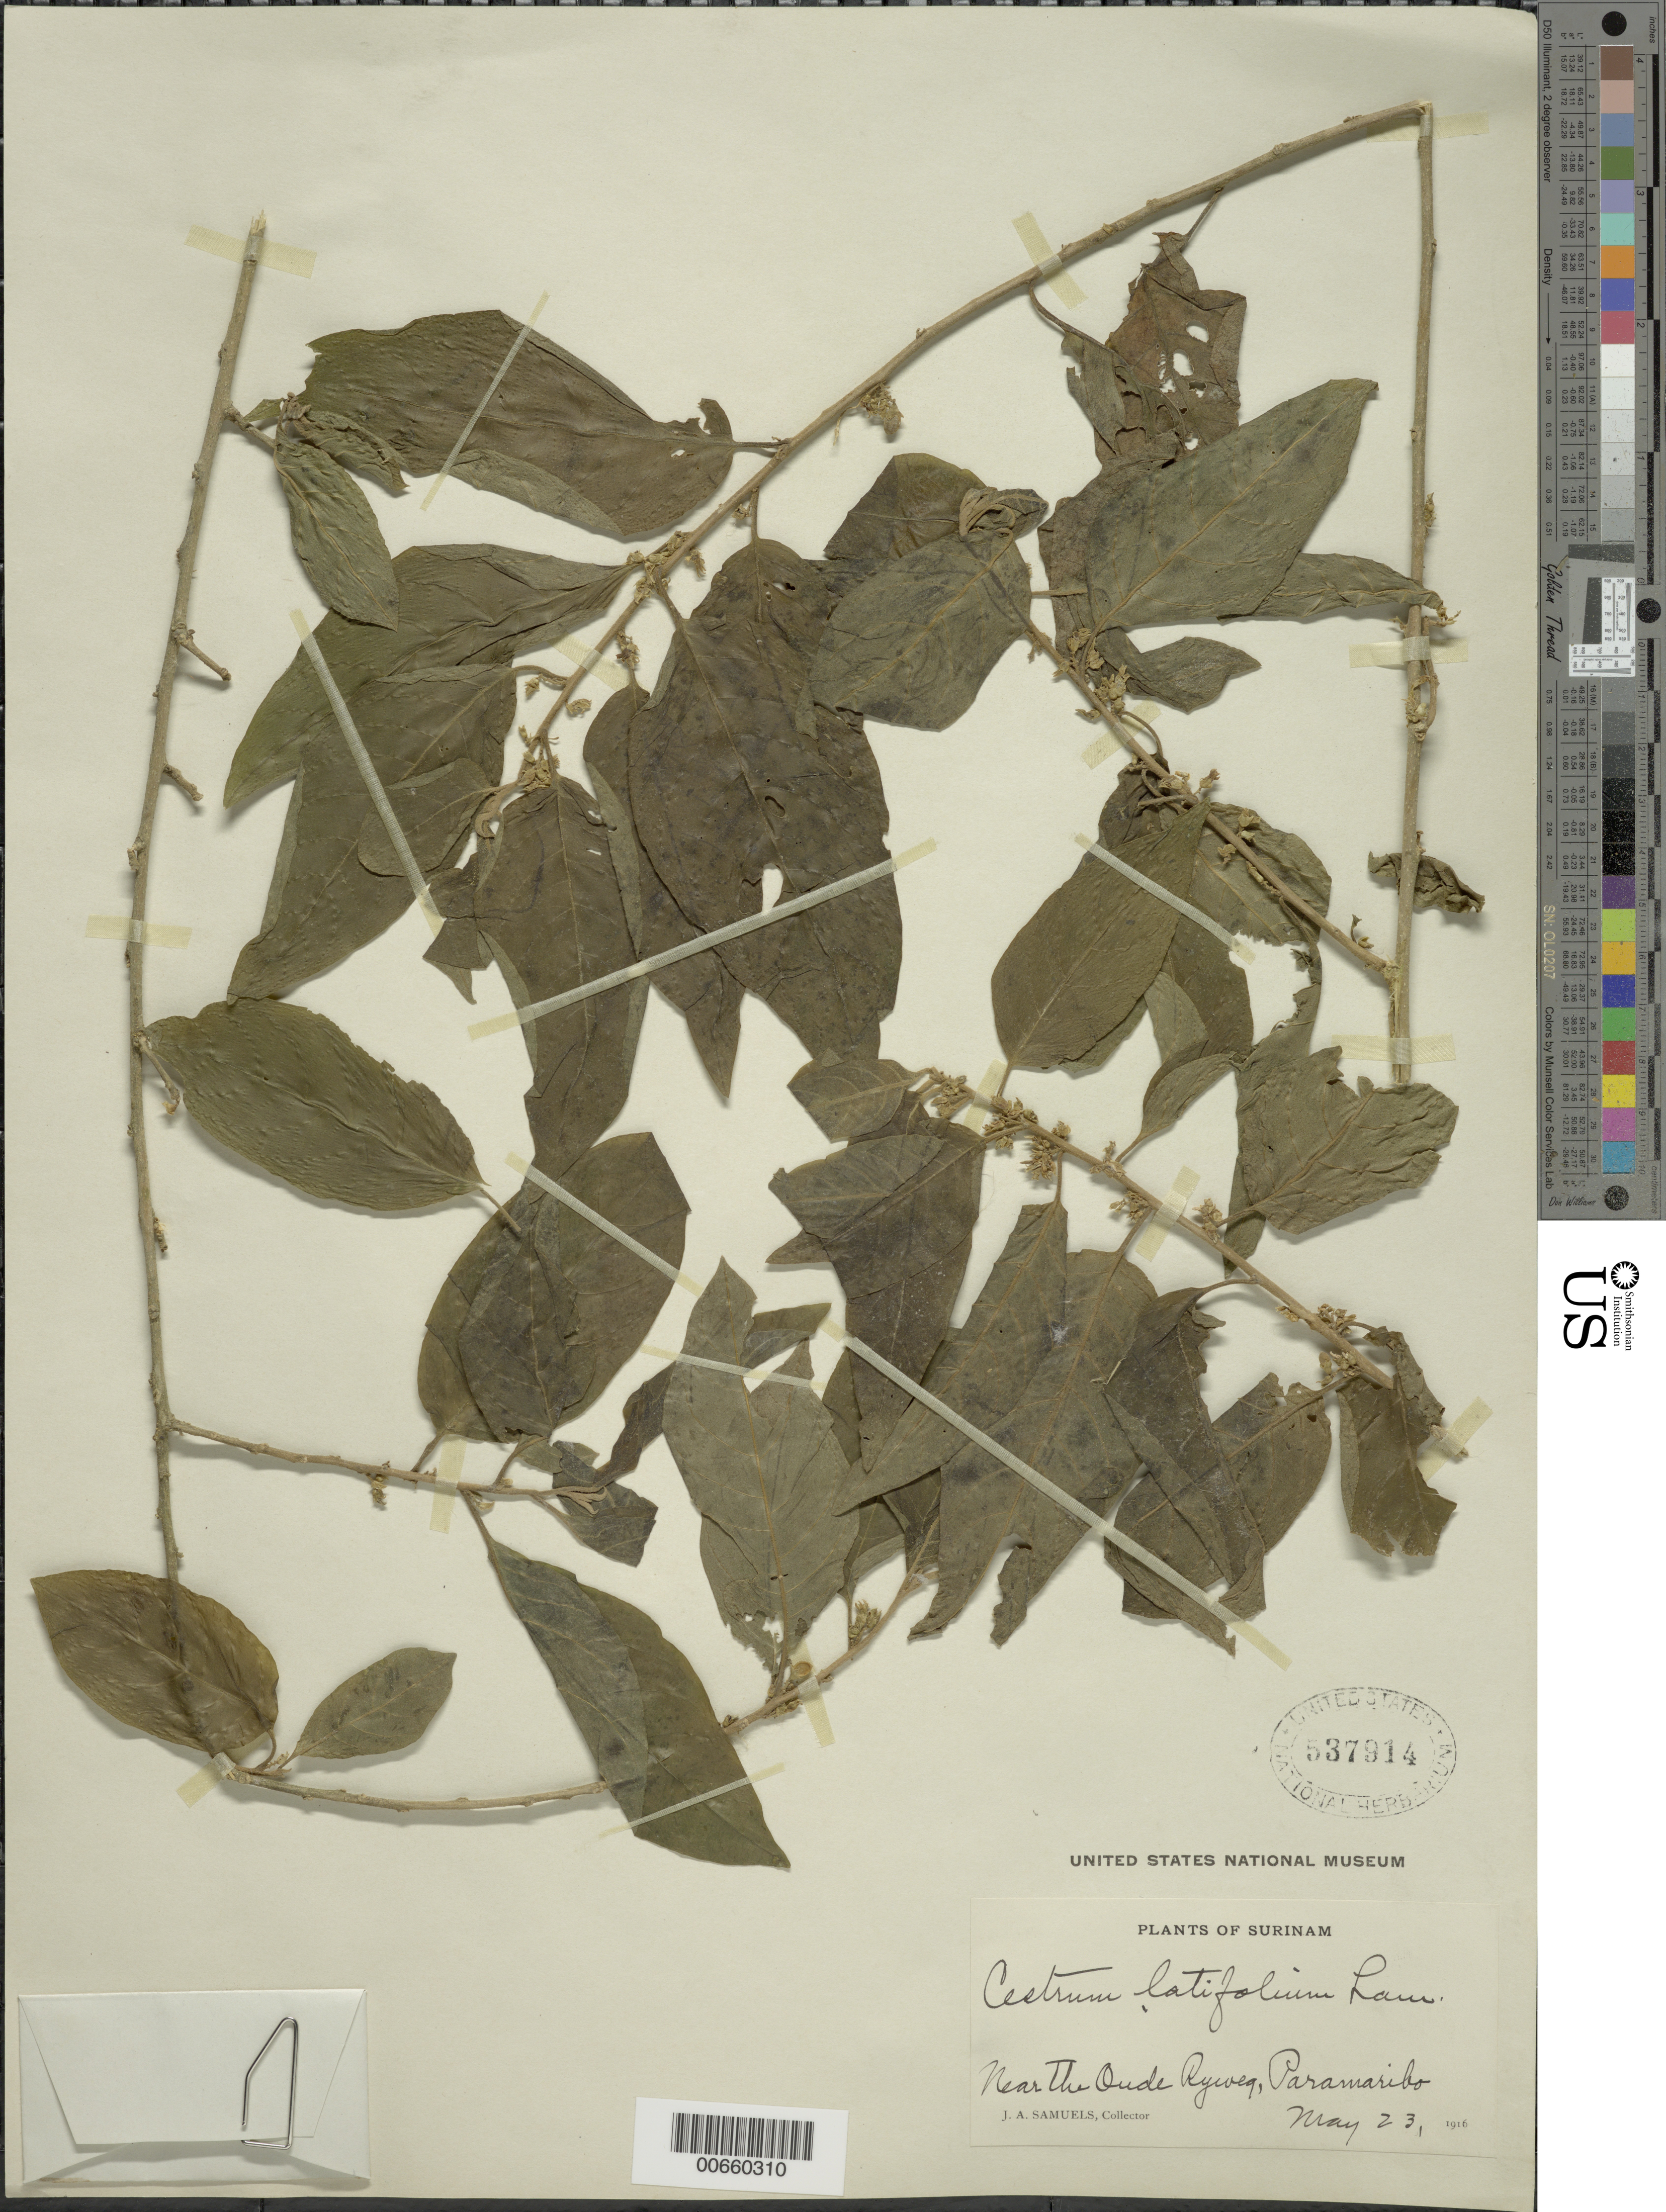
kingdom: Plantae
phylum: Tracheophyta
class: Magnoliopsida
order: Solanales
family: Solanaceae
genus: Cestrum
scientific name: Cestrum latifolium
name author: Lam.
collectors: J. A. Samuels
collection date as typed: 23-May-16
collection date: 1916-05-23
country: Suriname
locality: Paramaribo, near Oude Ryweg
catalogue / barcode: US 537914